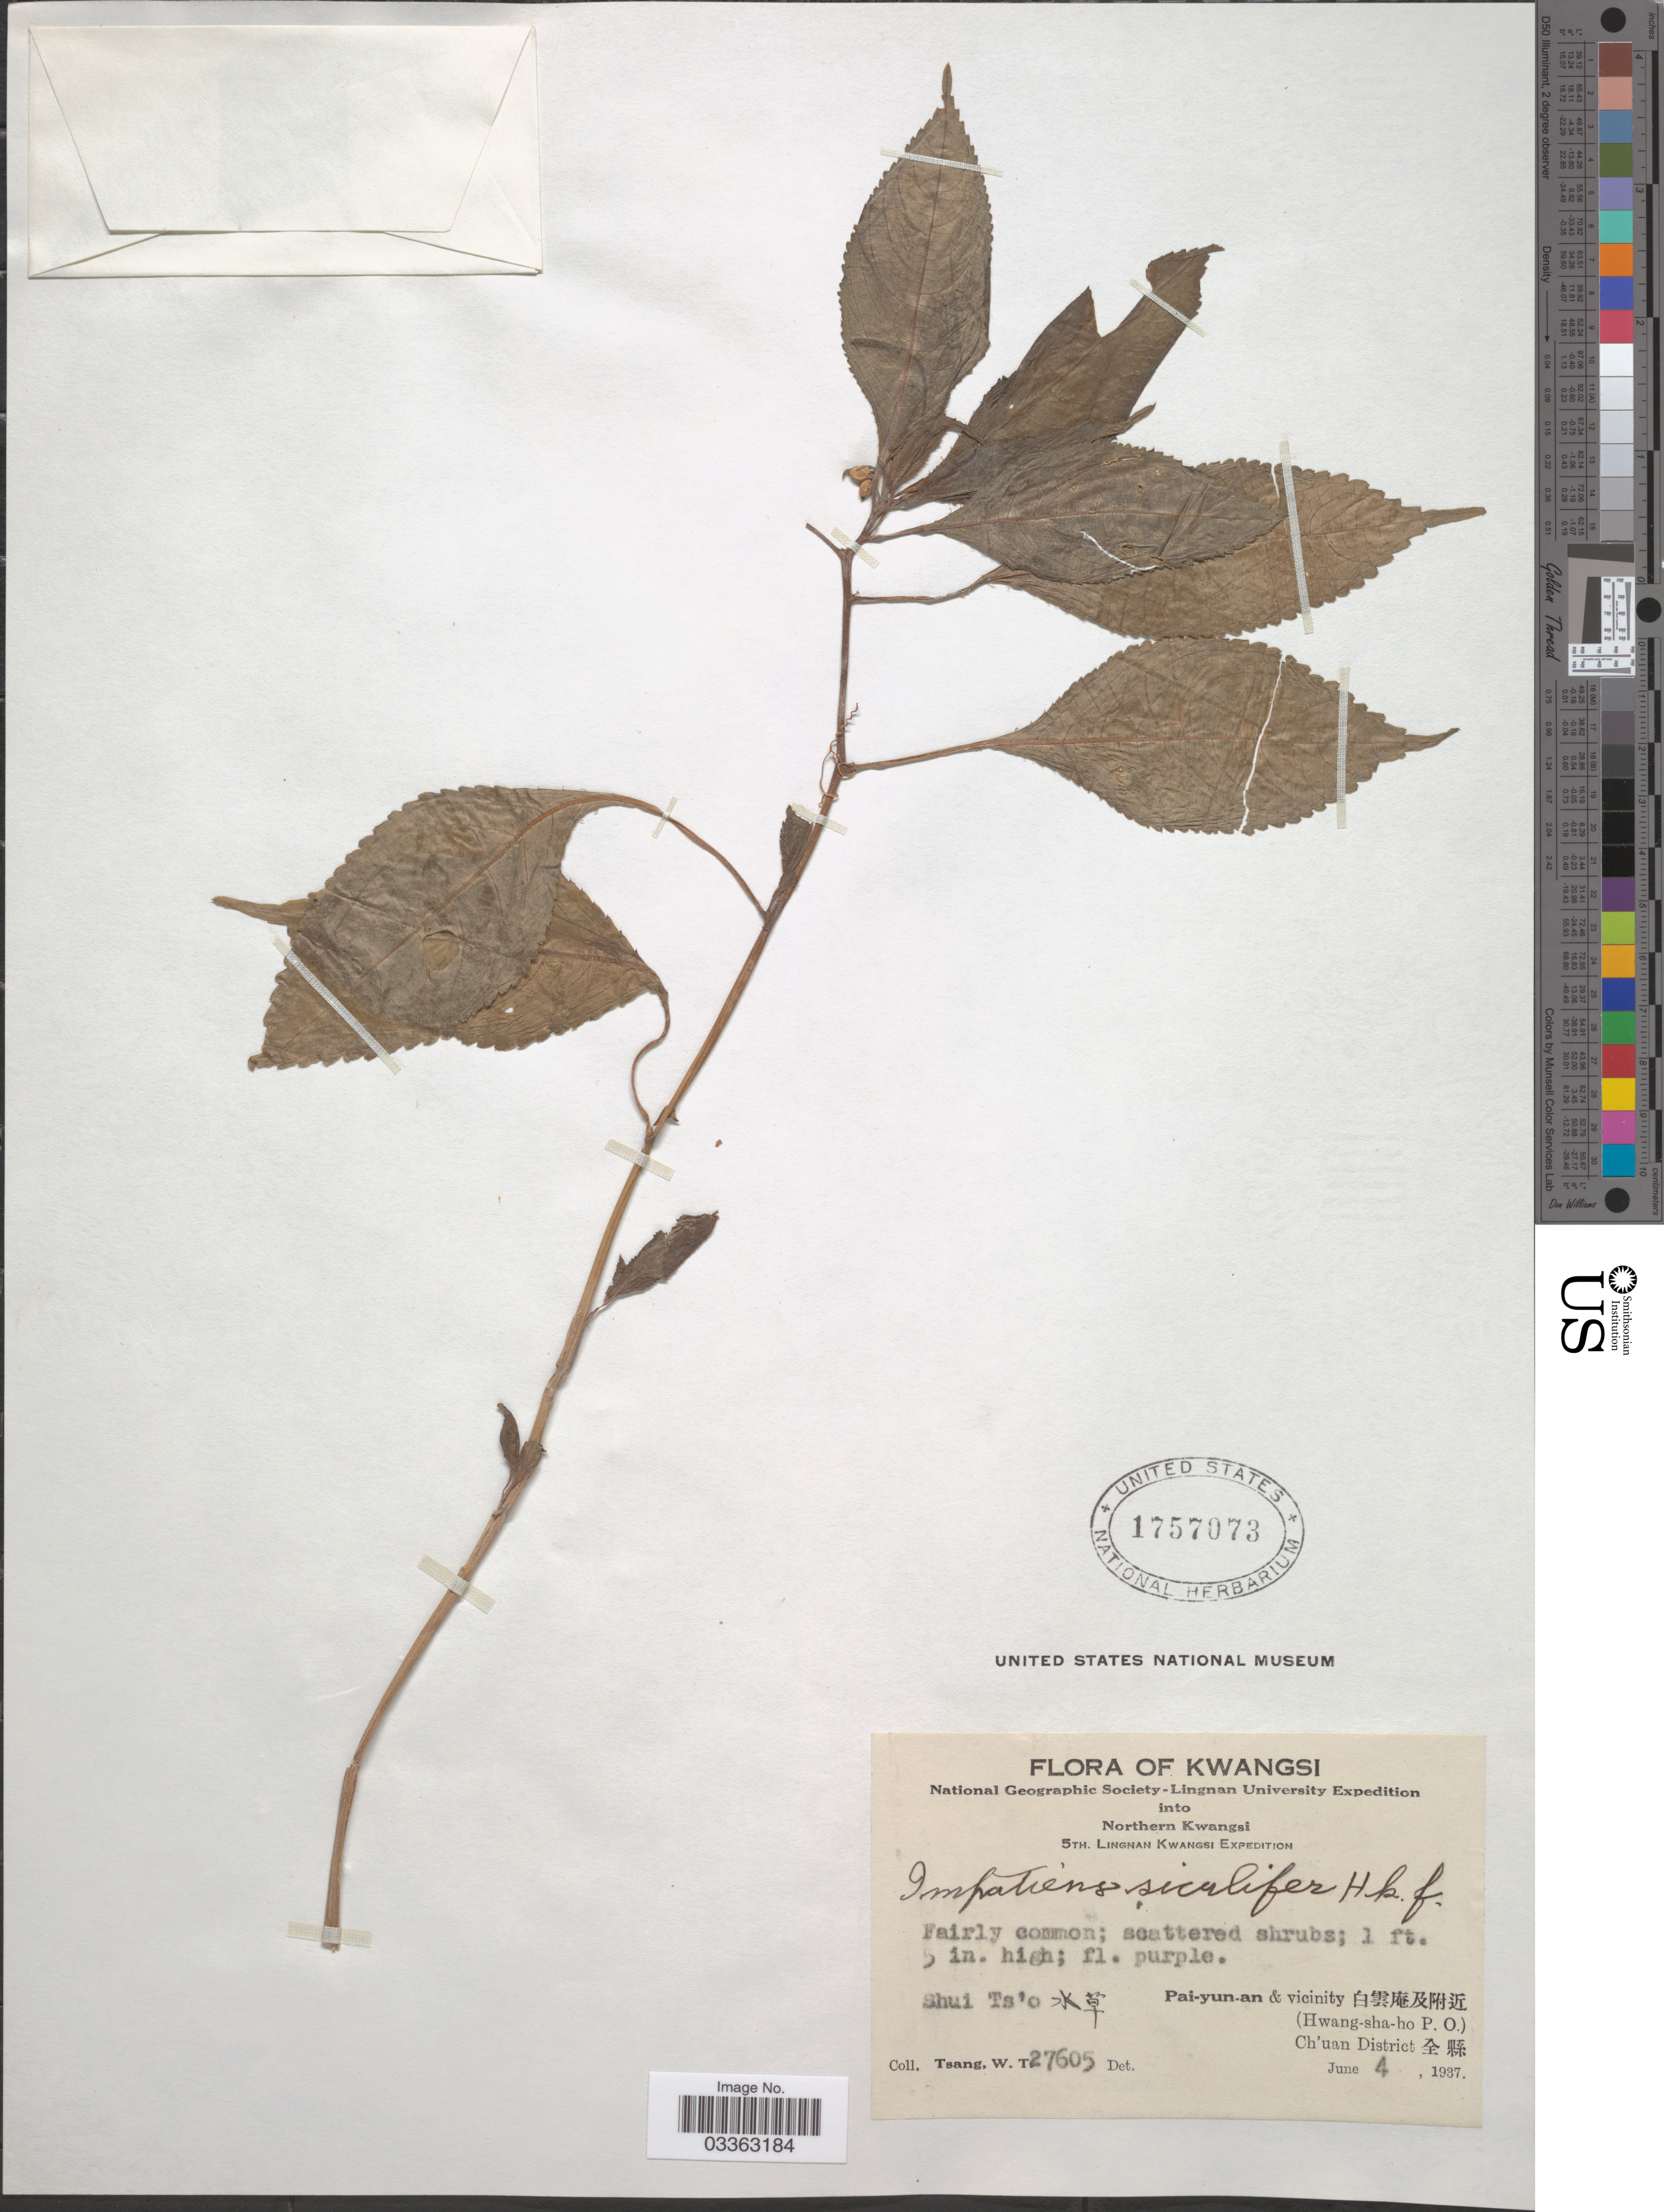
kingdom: Plantae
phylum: Tracheophyta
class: Magnoliopsida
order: Ericales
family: Balsaminaceae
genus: Impatiens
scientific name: Impatiens siculifer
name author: Hook. f.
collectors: W. T. Tsang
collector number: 27605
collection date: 1937-06-04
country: China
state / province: Guangxi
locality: Kwangsi.Northern Kwangsi. Shui Ts'o.[unsure placement] Pai-yun-an & vicinity (Hwang-sha-ho P. O.) Ch'uan District .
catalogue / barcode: US 1757073